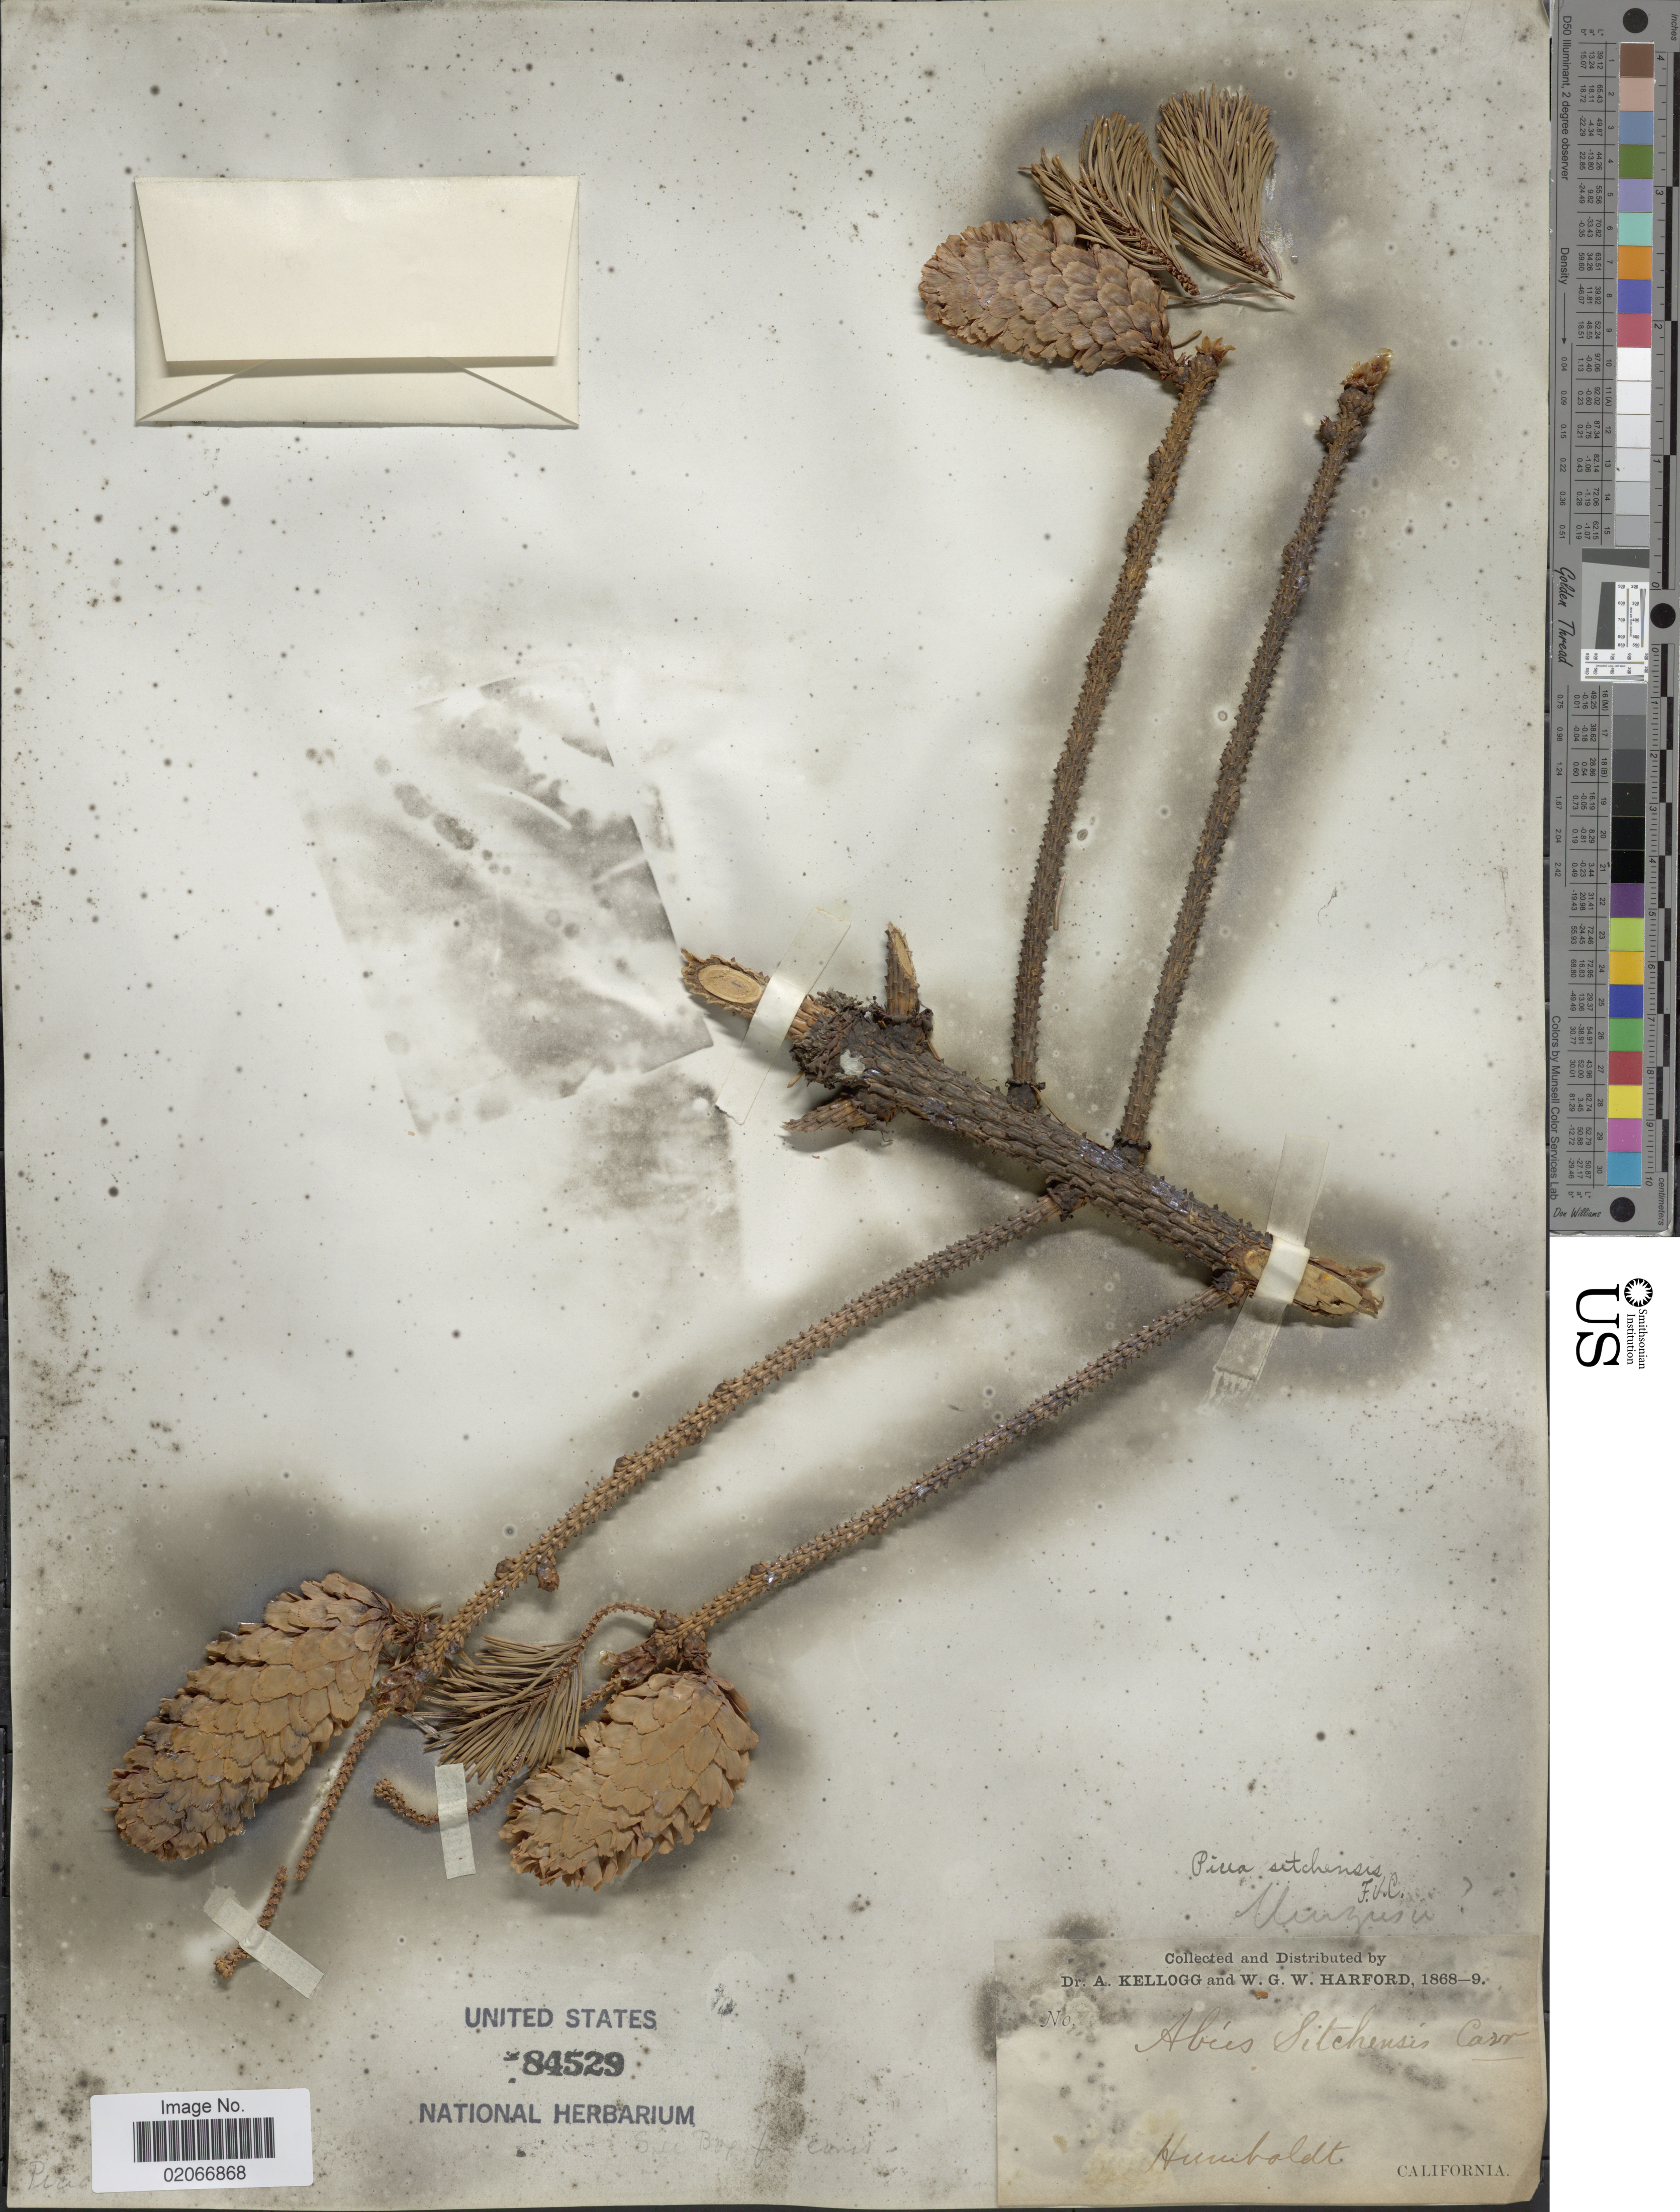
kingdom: Plantae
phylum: Tracheophyta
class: Pinopsida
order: Pinales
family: Pinaceae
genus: Picea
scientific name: Picea sitchensis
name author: (Bong.) Carrière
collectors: A. Kellogg & W. G. W. Harford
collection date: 1868/1869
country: United States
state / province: California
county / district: Humboldt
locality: Humboldt County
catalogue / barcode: US 84529